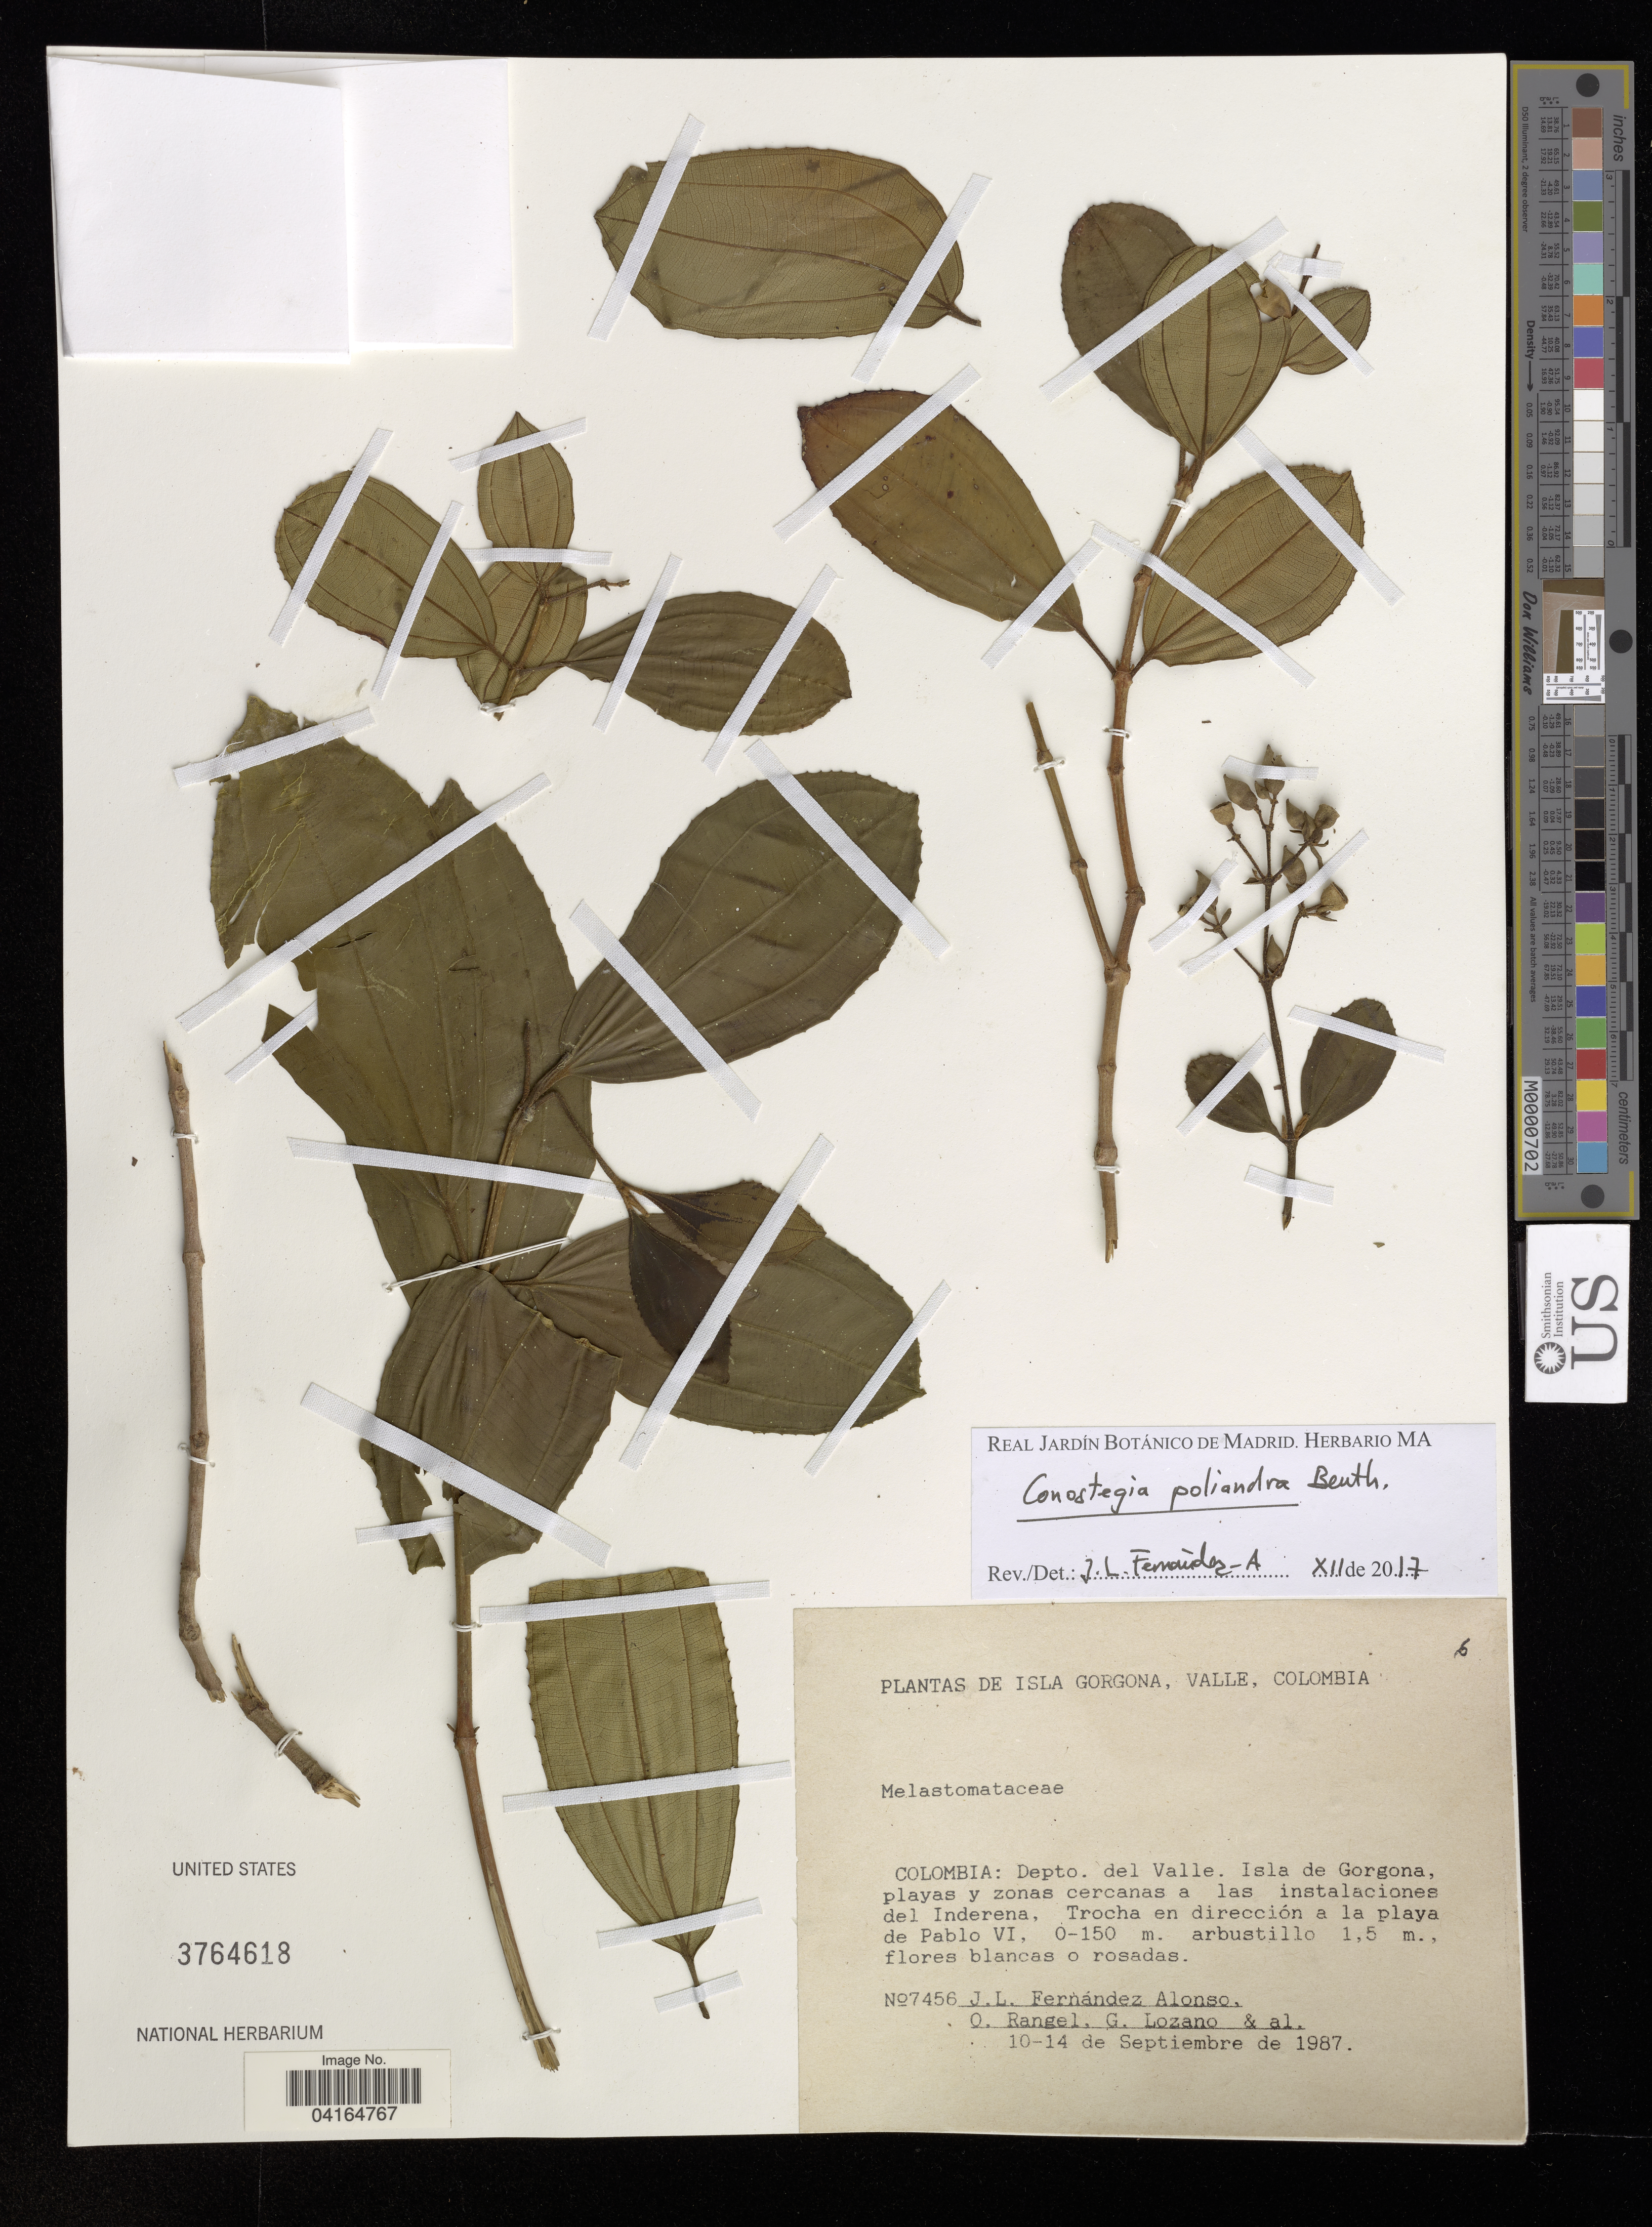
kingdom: Plantae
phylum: Tracheophyta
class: Magnoliopsida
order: Myrtales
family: Melastomataceae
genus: Conostegia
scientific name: Conostegia polyandra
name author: Benth.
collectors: J. Fernádez Alonso, O. Rangel, G. Lozano & et al.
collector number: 7456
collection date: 1987-09-10/1987-09-14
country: Colombia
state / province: Valle del Cauca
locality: Depto. del Valle. Isla de Gorgona, playas y zonas cercanas a las instalaciones del Inderena, Trocha en dirección a la playa de Pablo VI, 0-150 m.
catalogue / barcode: US 3764618